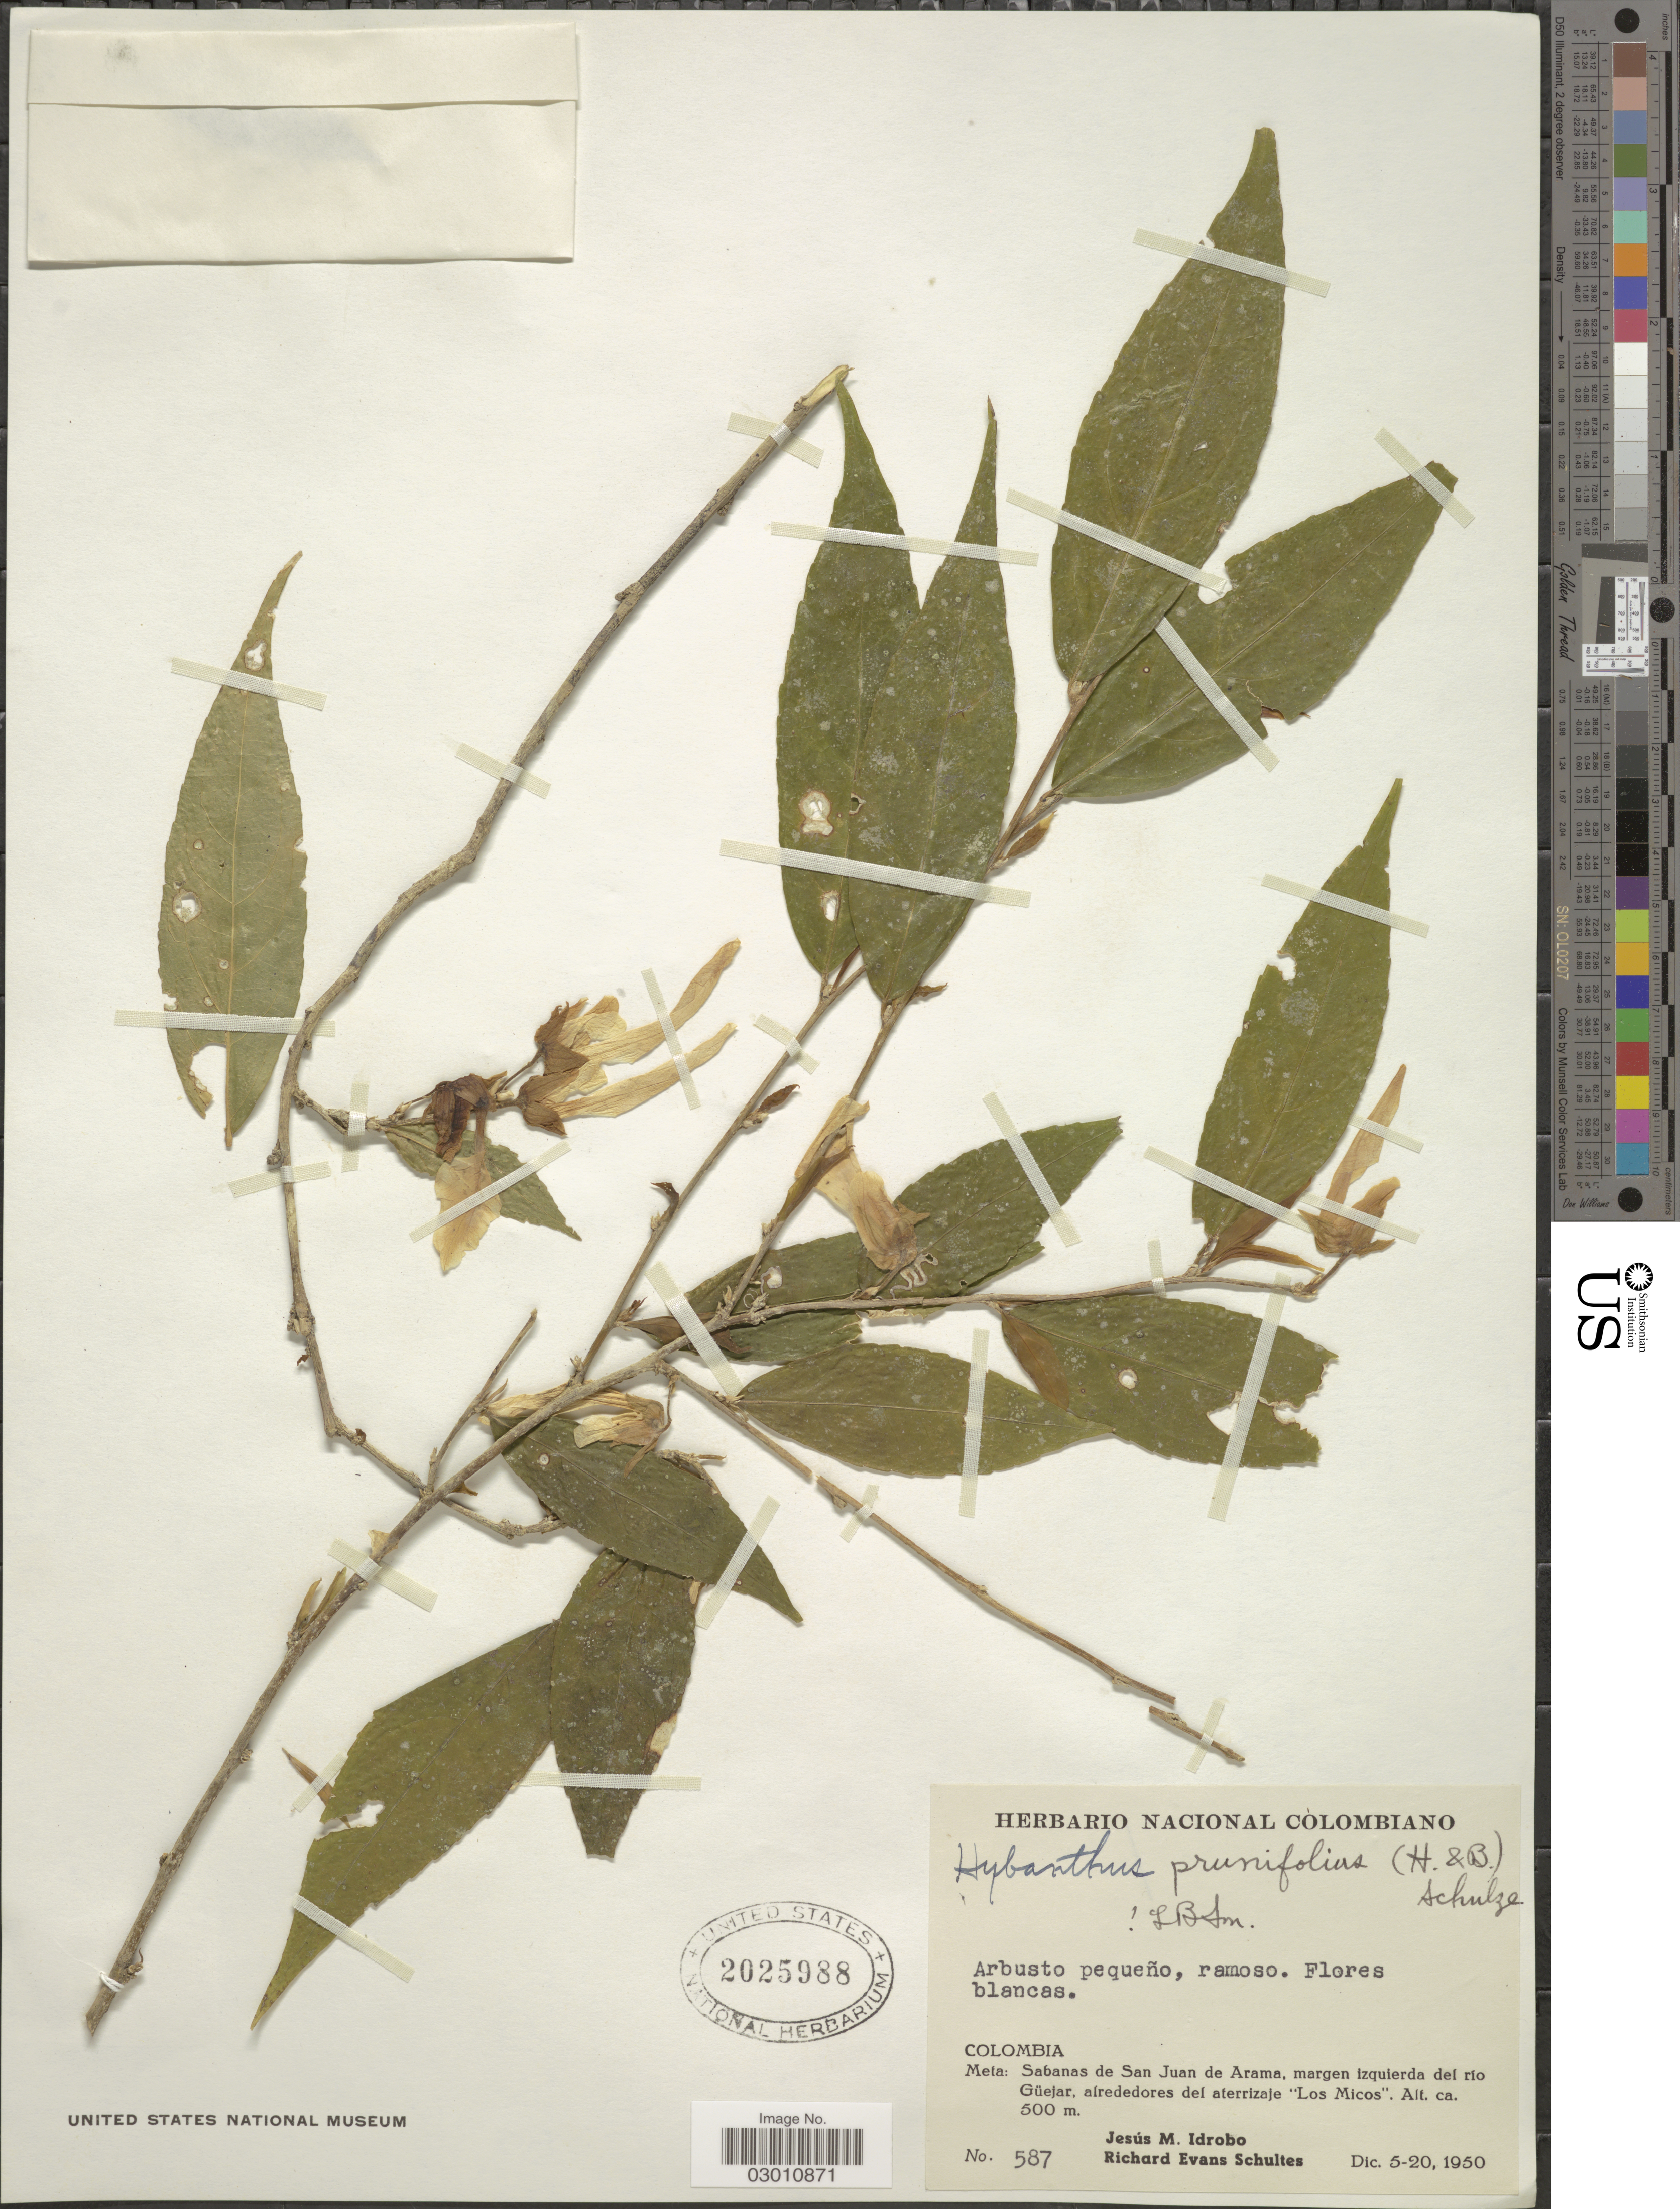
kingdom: Plantae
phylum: Tracheophyta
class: Magnoliopsida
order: Malpighiales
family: Violaceae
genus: Pombalia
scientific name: Pombalia prunifolia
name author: (Humb. & Bonpl. ex Willd.) Paula-Souza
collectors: J. M. Idrobo & R. E. Schultes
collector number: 587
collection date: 1950-12-05/1950-12-20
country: Colombia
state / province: Meta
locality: Sabanas de San Juan de Arama, margen izquierda del río Güejar, alrededores del aterrizaje "Los Micos".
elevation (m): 500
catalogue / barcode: US 2025988